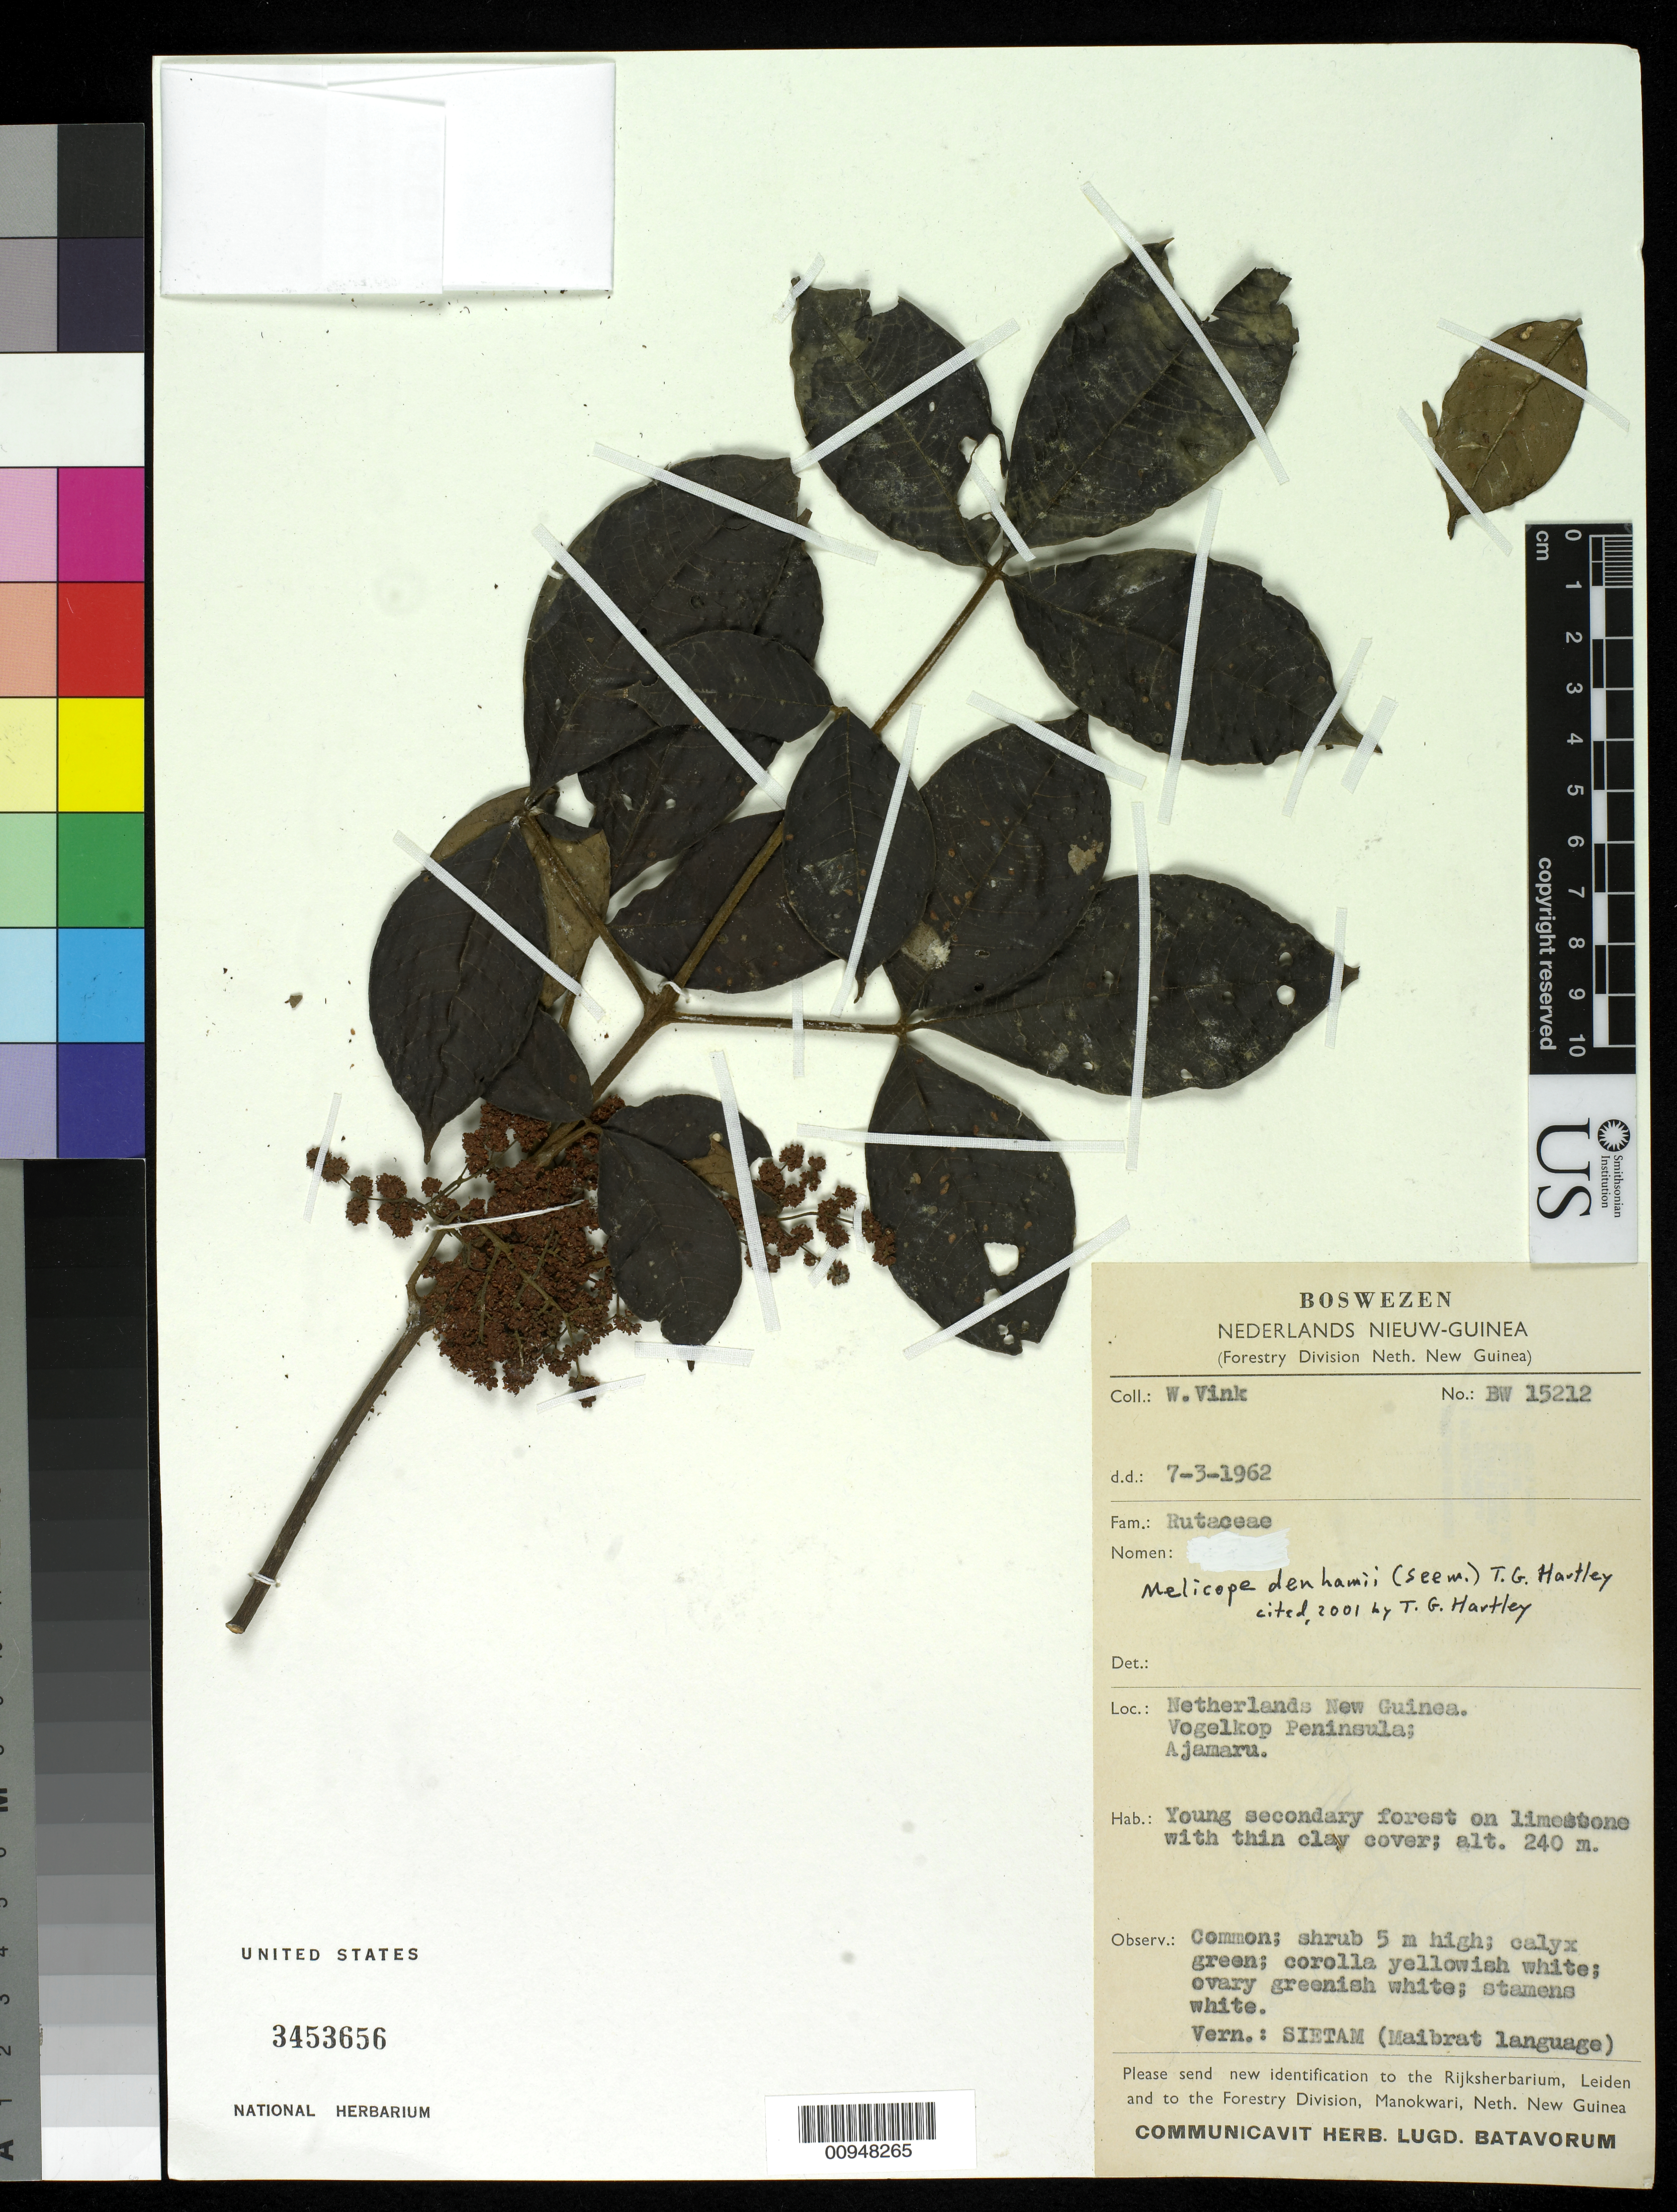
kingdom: Plantae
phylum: Tracheophyta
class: Magnoliopsida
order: Sapindales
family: Rutaceae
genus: Melicope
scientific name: Melicope denhamii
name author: (Seem.) T.G. Hartley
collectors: W. Vink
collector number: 15212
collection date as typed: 07 Mar 1962 or 03 Jul 1962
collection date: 1962-03-07 or 1962-07-03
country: Indonesia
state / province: Papua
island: New Guinea I.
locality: Vogelkop Peninsula, Ajamaru. Irian Jaya.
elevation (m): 240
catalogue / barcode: US 3453656